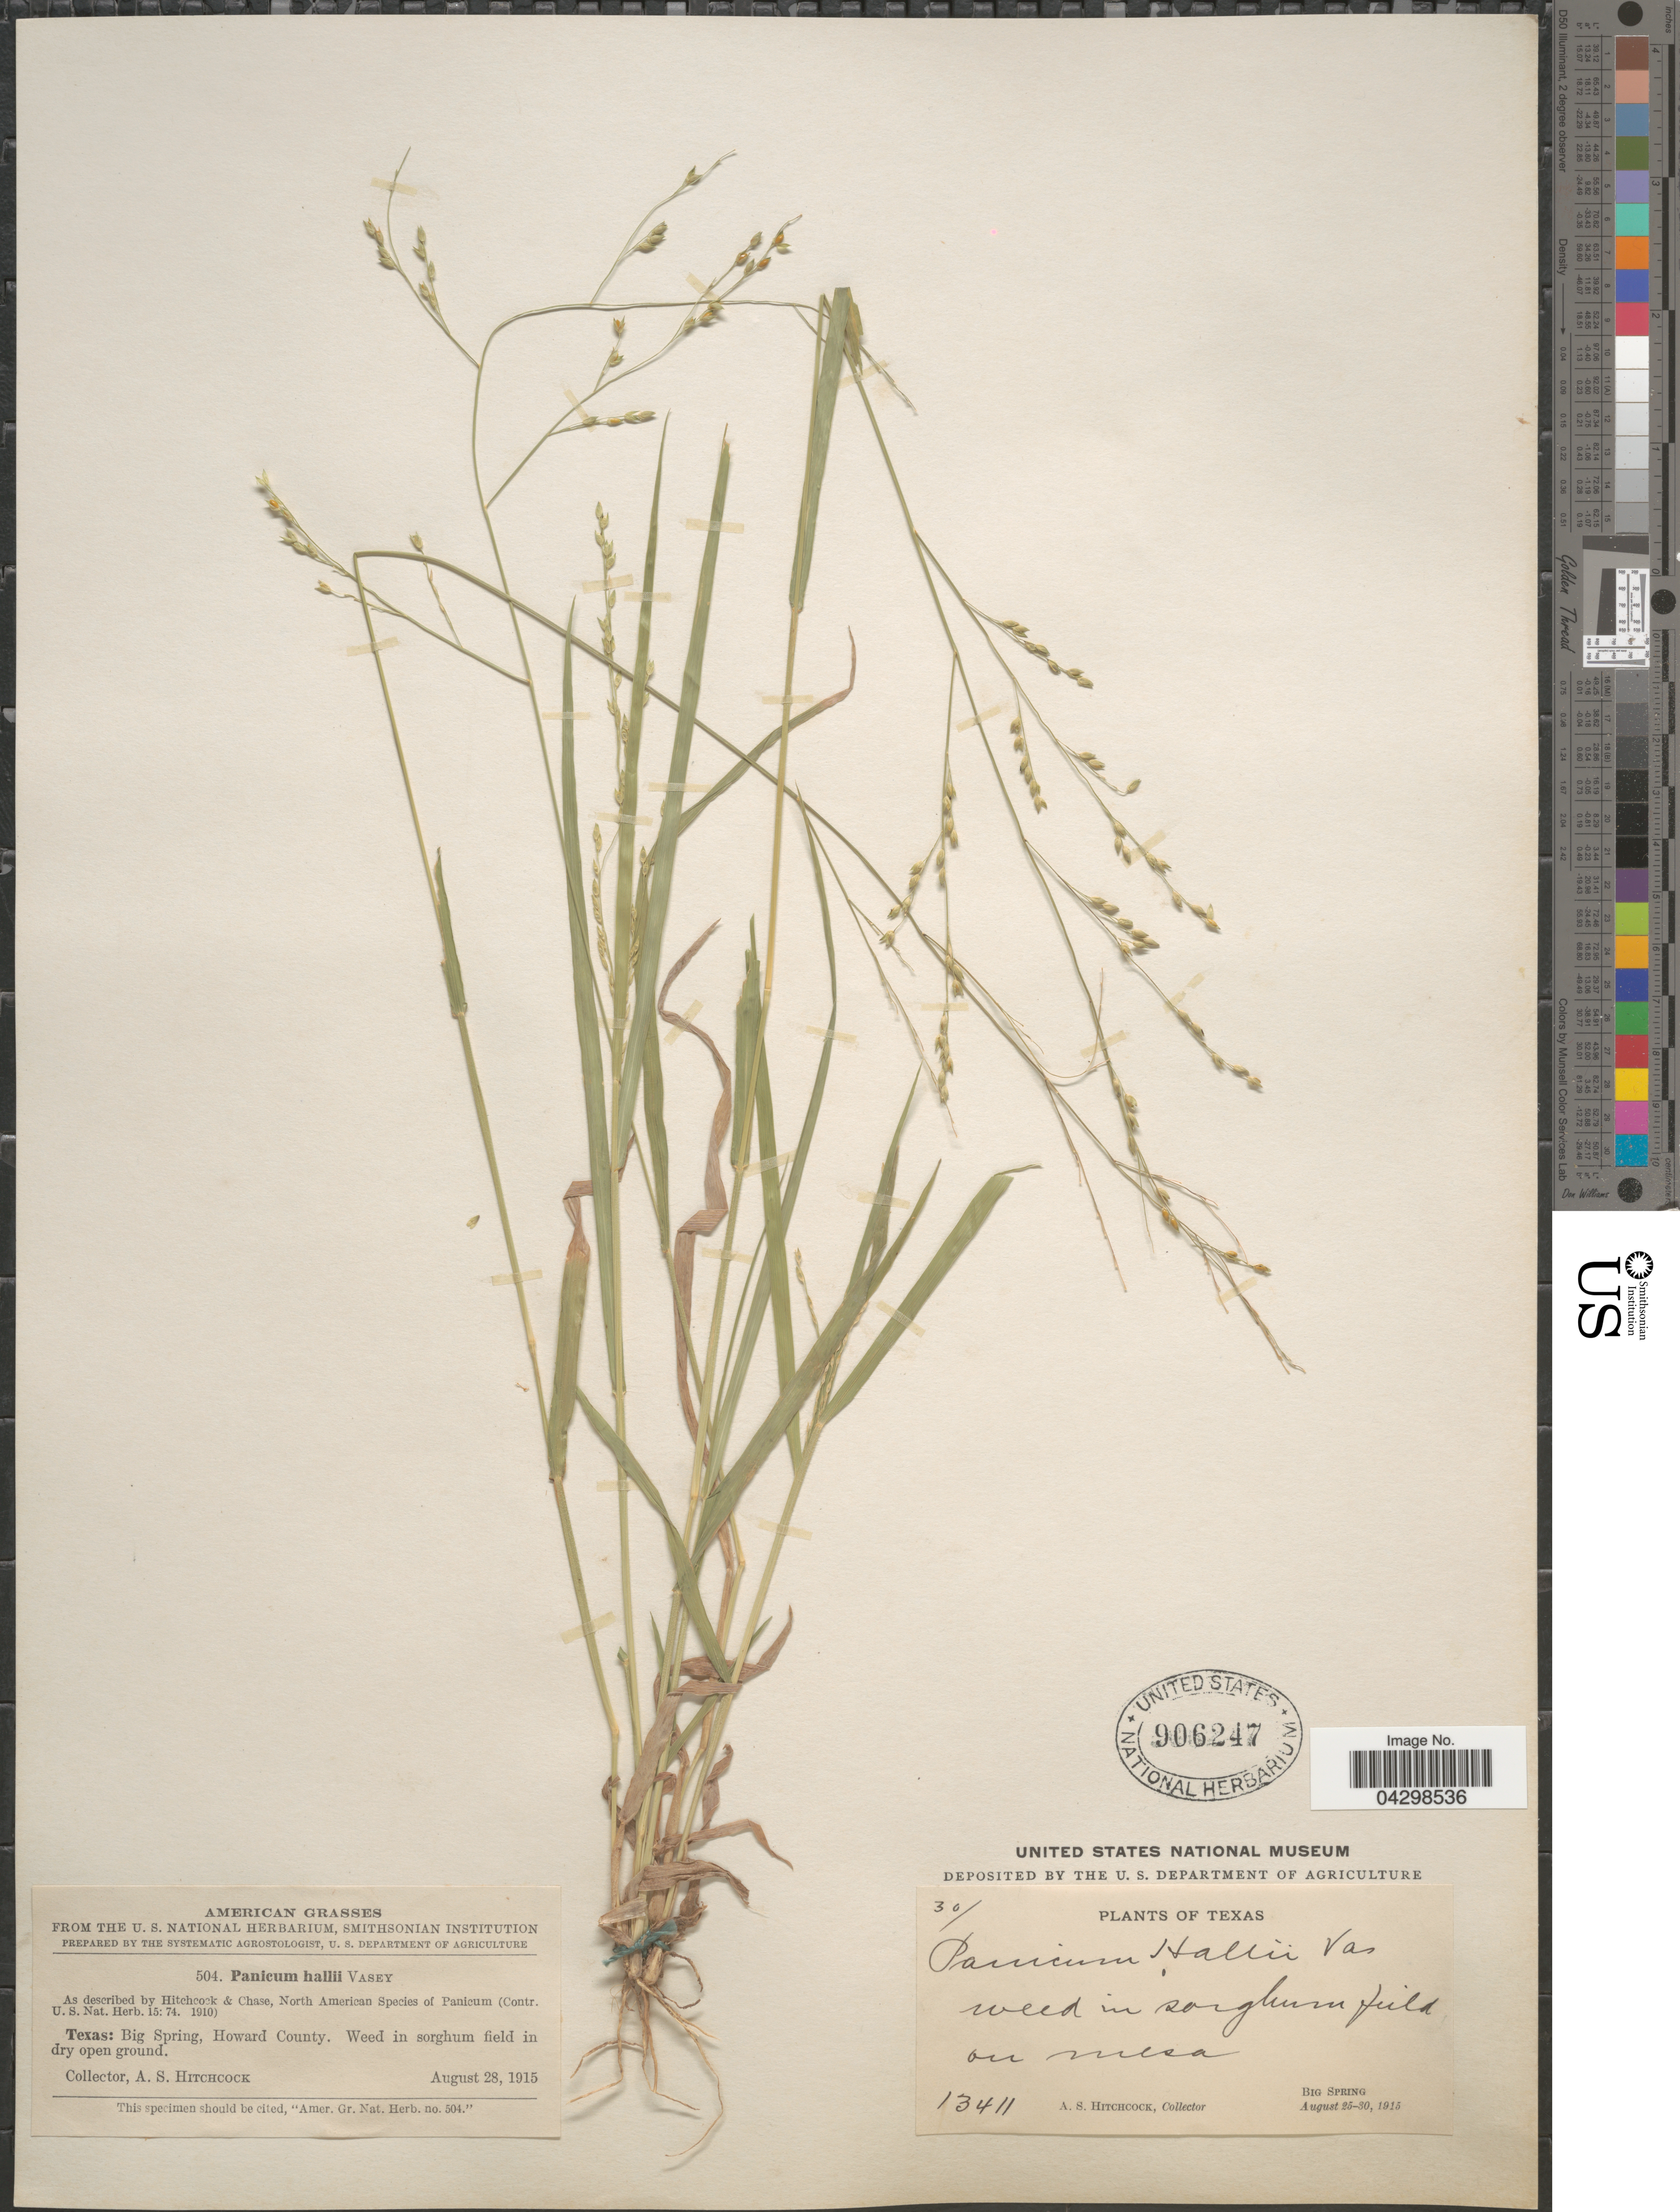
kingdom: Plantae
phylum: Tracheophyta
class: Liliopsida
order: Poales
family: Poaceae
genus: Panicum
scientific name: Panicum hallii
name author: Vasey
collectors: A. S. Hitchcock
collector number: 504/30/1344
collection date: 1915-08-28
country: United States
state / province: Texas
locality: Big Spring, Howard County.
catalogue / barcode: US 906247